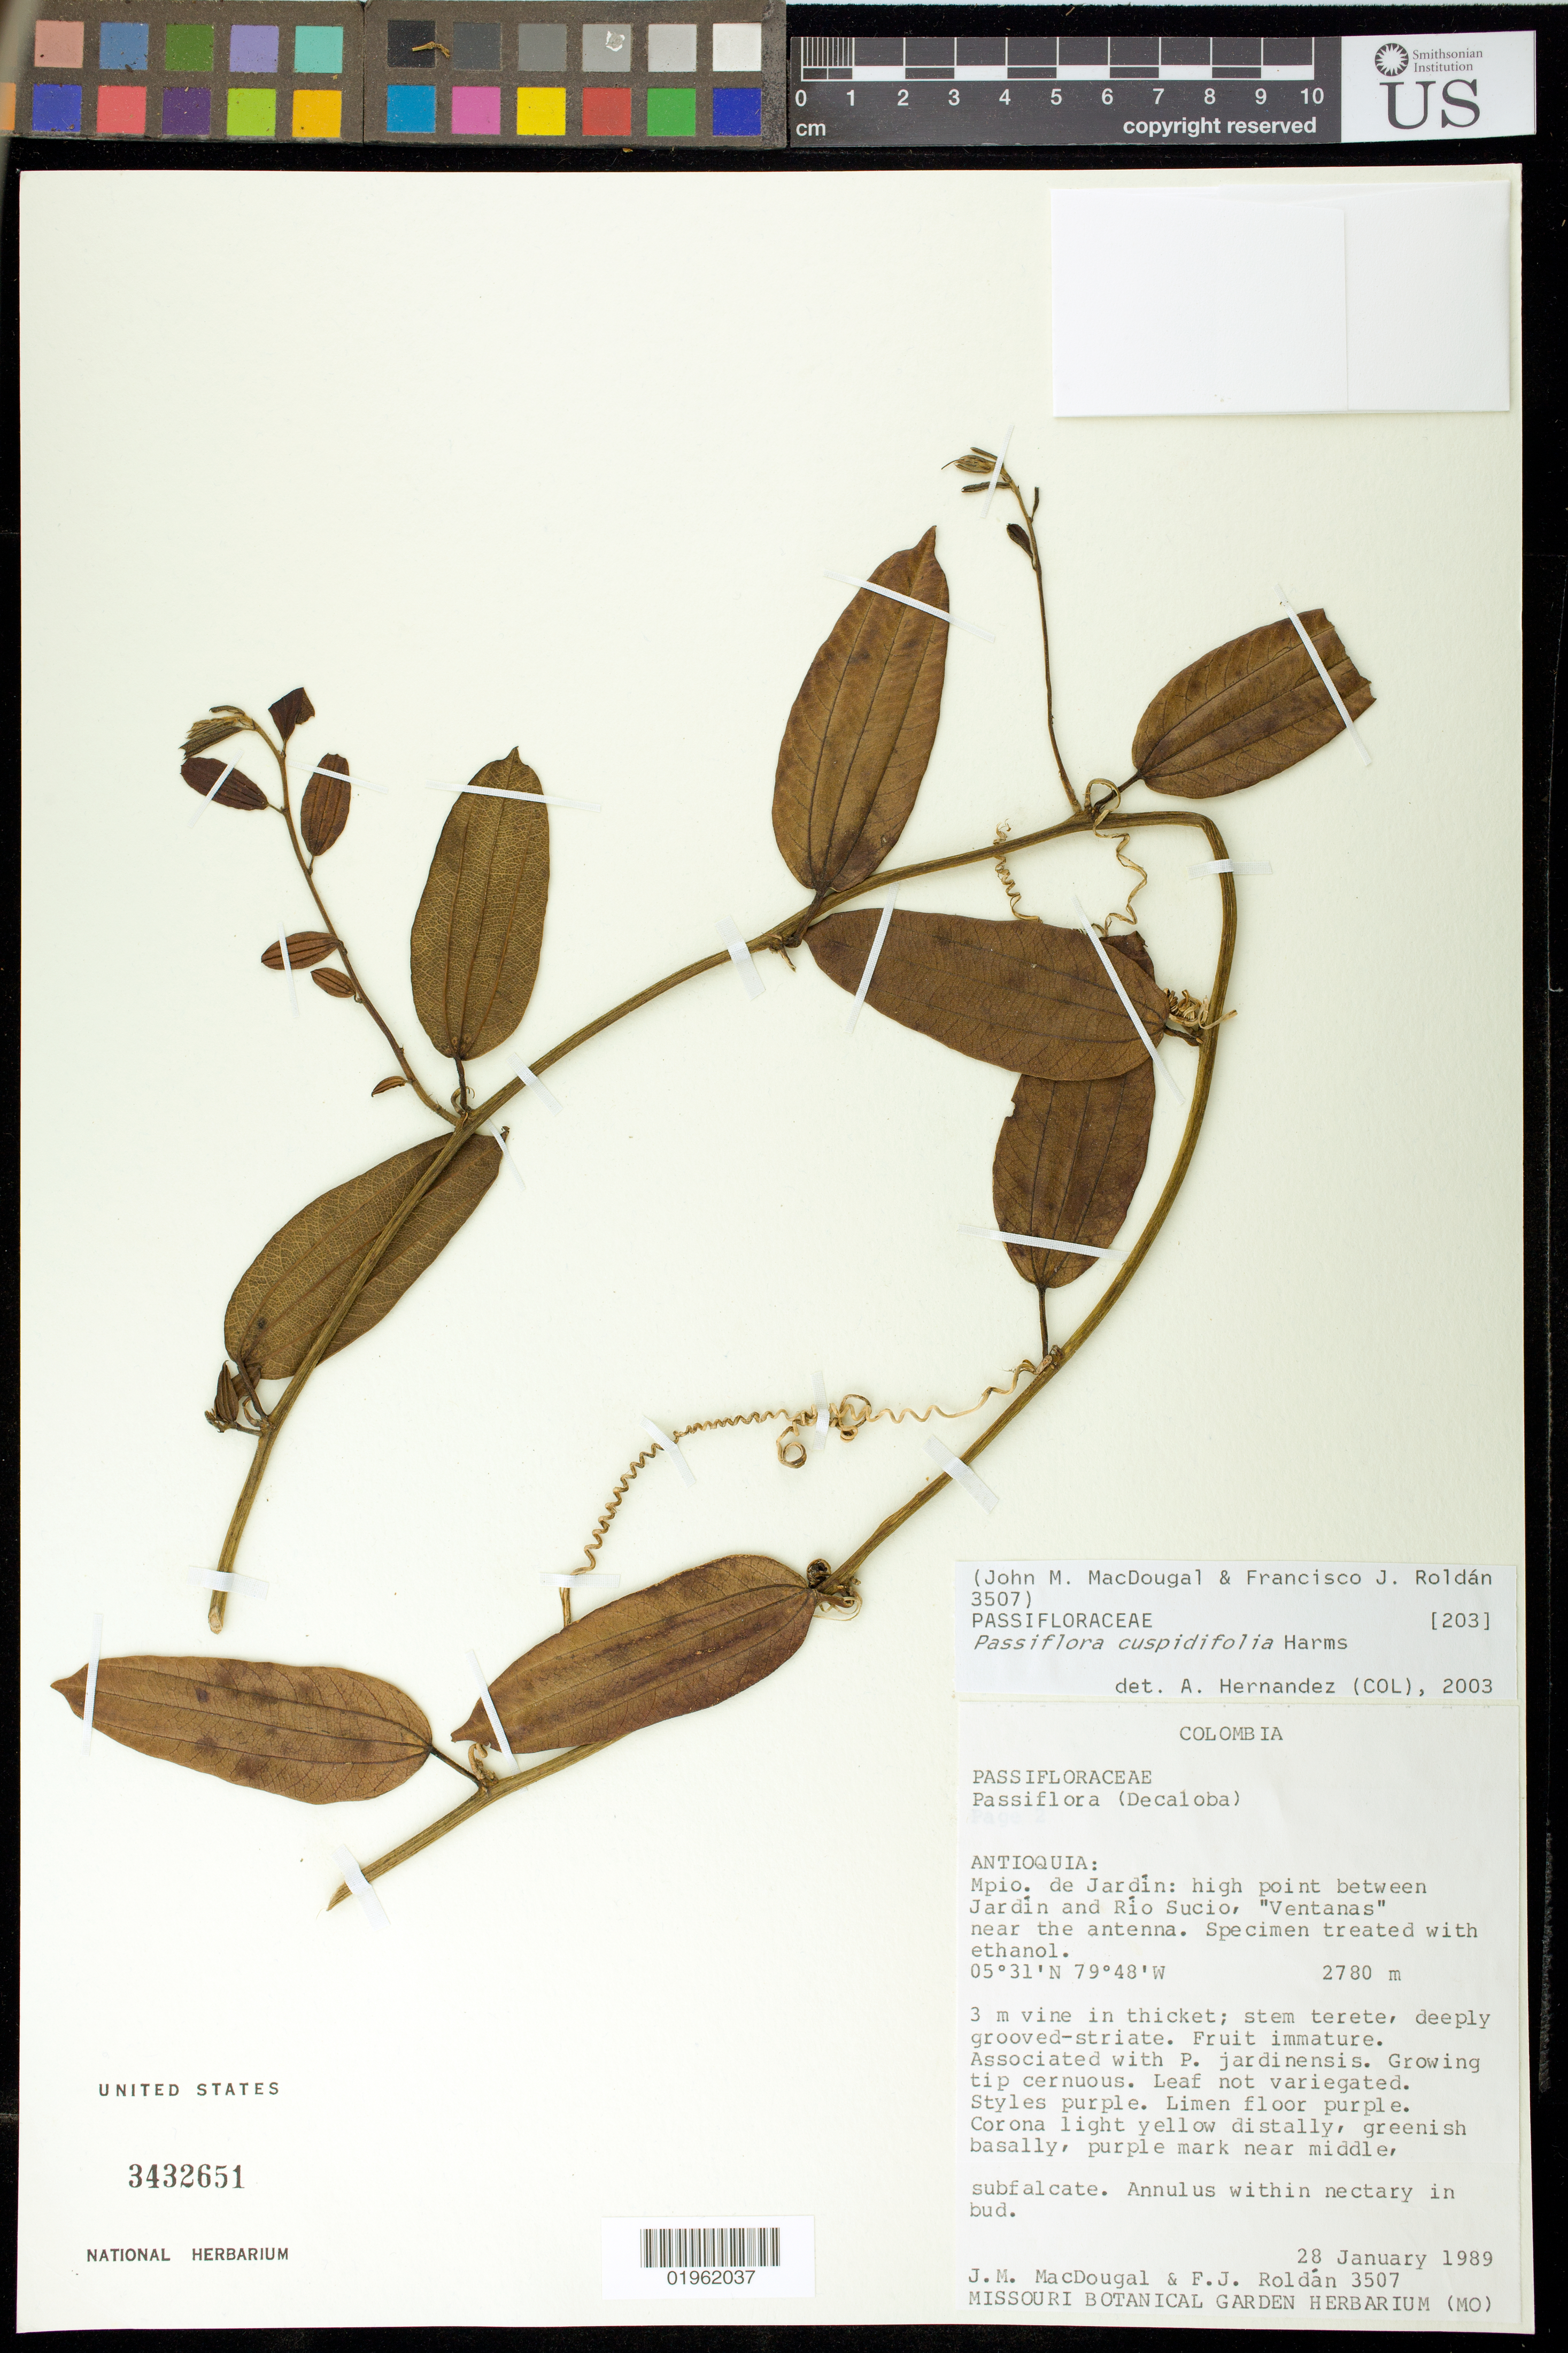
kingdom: Plantae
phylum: Tracheophyta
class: Magnoliopsida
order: Malpighiales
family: Passifloraceae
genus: Passiflora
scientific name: Passiflora cuspidifolia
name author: Harms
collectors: J. M. MacDougal & F. J. Roldán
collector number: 3507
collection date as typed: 28 Jan 1989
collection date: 1989-01-28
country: Colombia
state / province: Antioquia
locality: Mpio. de Jardin: high point between Jardin and Rio Sucio, "Ventanas" near the antenna.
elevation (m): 2780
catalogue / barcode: US 3432651